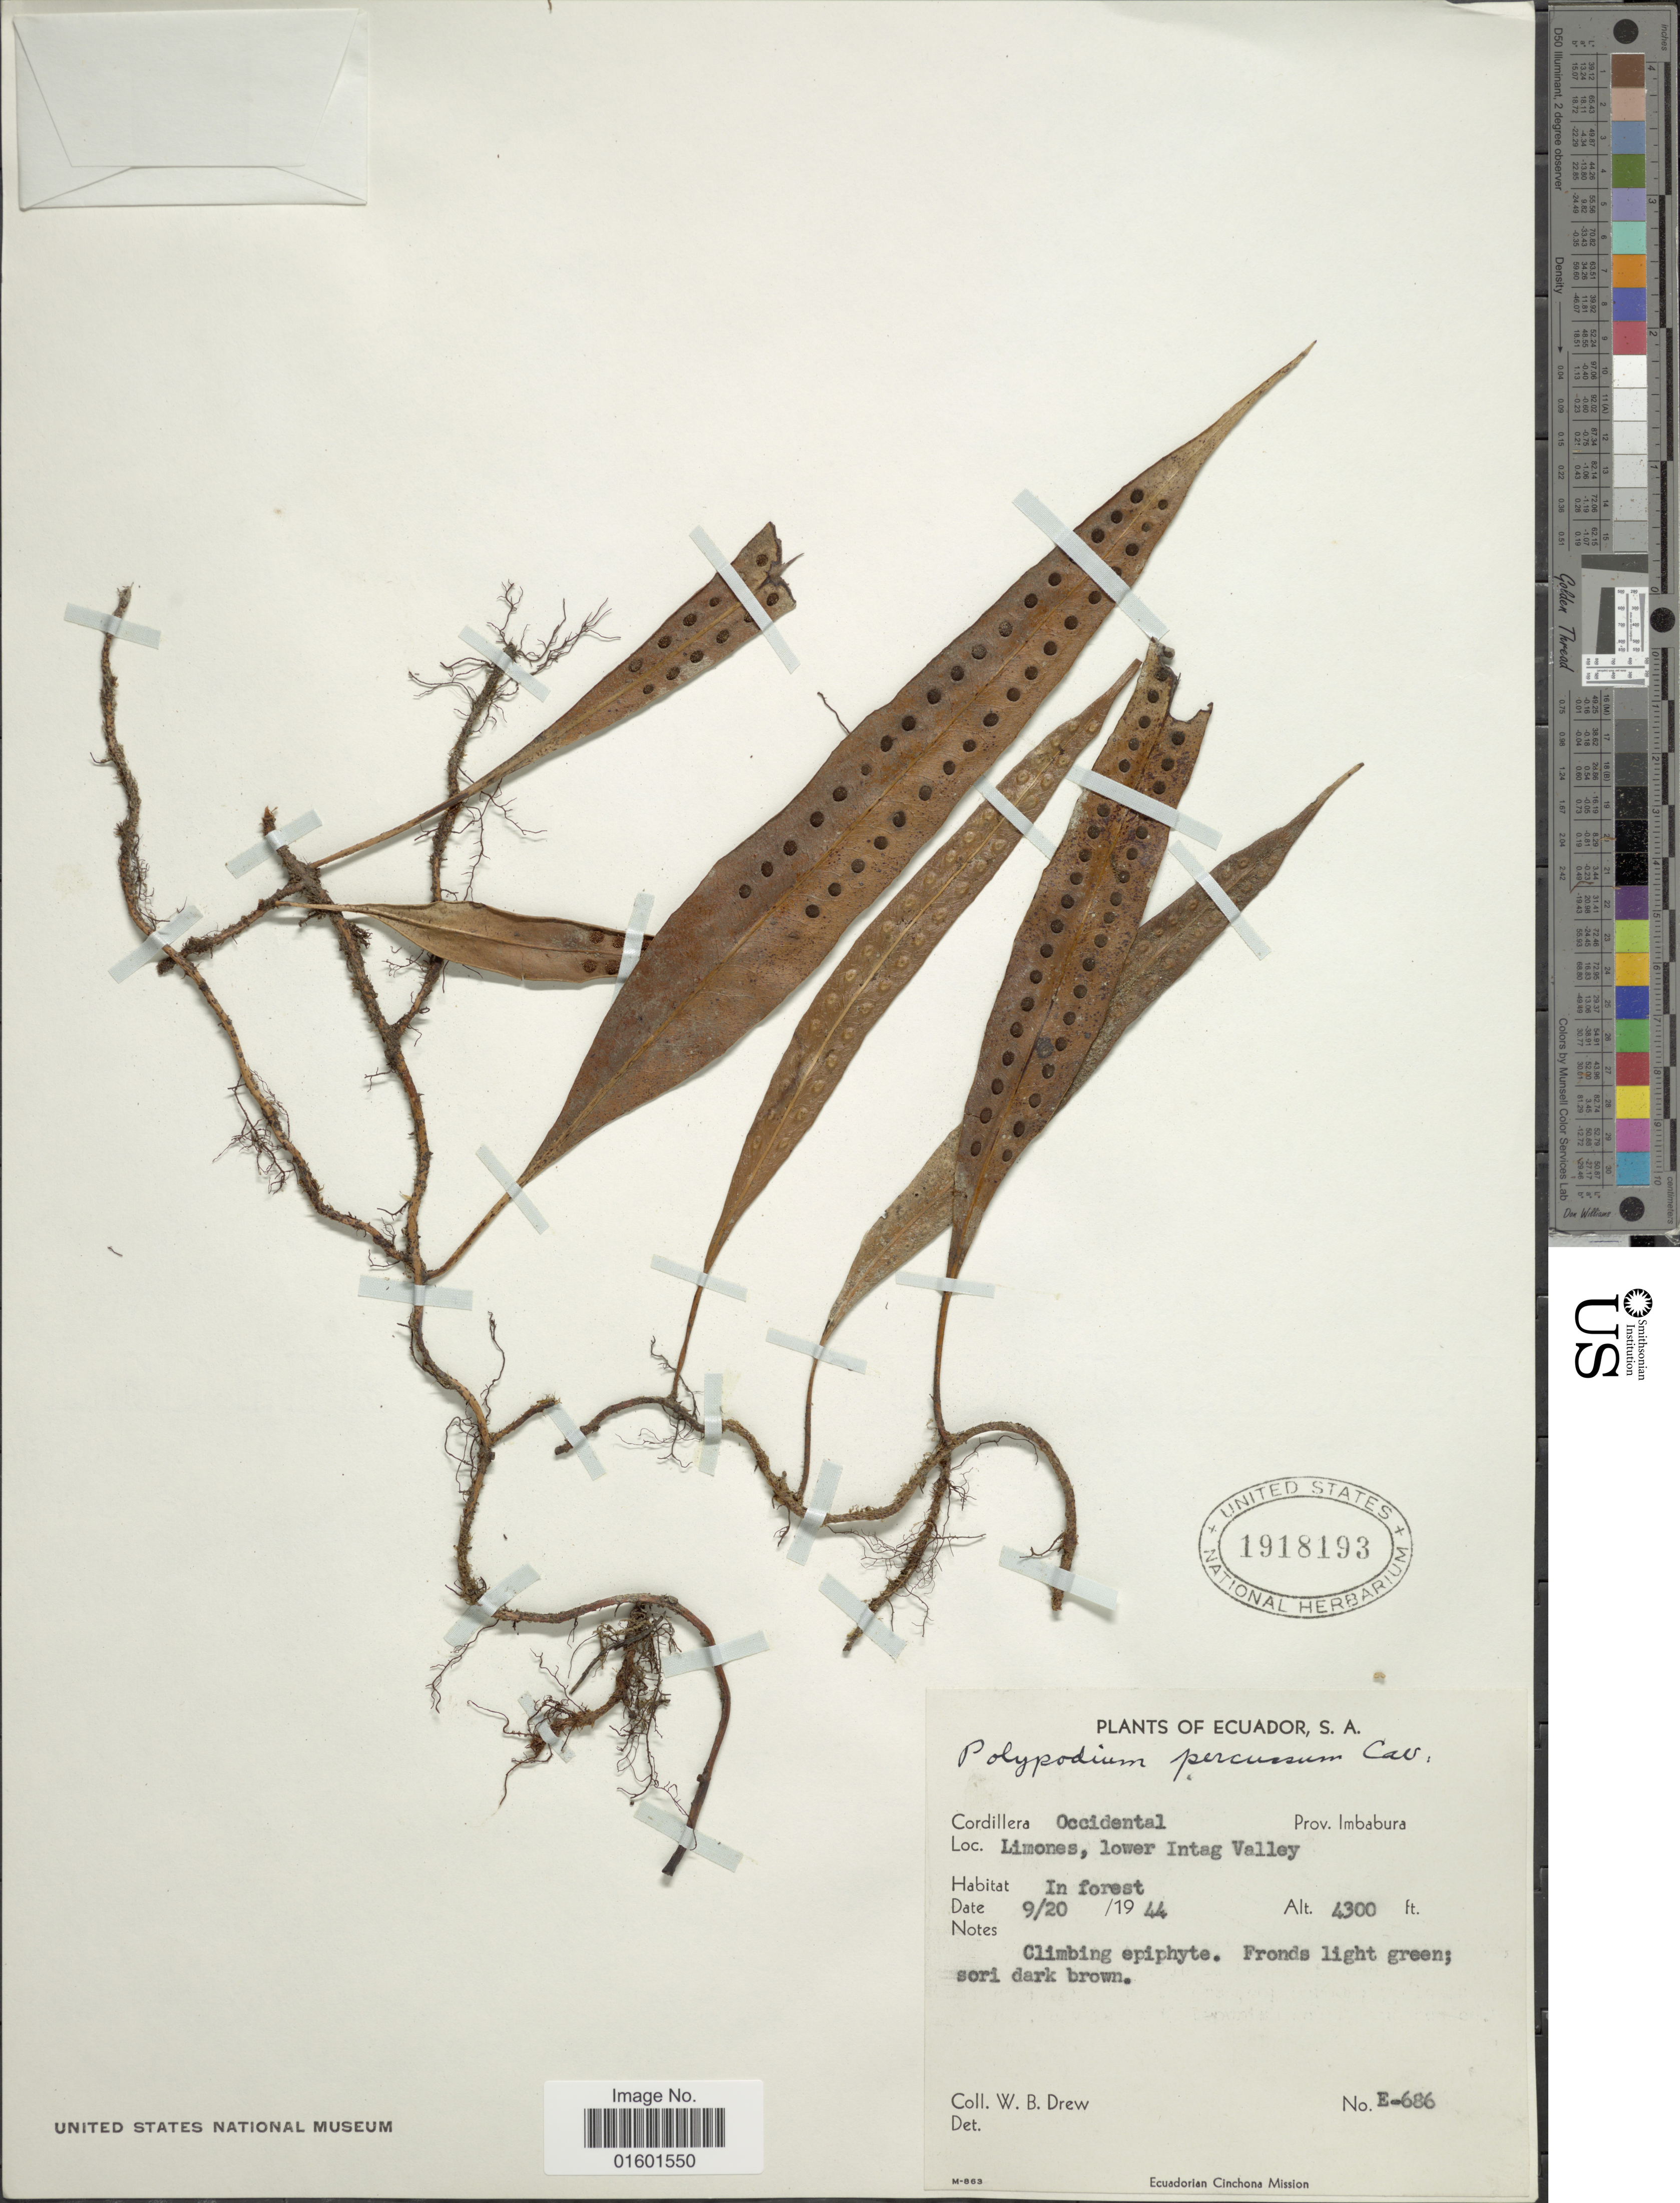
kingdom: Plantae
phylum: Tracheophyta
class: Polypodiopsida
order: Polypodiales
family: Polypodiaceae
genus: Microgramma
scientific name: Microgramma percussa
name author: (Cav.) de la Sota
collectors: W. B. Drew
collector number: E-686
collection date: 1944-09-20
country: Ecuador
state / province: Imbabura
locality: Cordillera Occidental, Limones, lower Intag Valley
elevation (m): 1311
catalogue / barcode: US 1918193